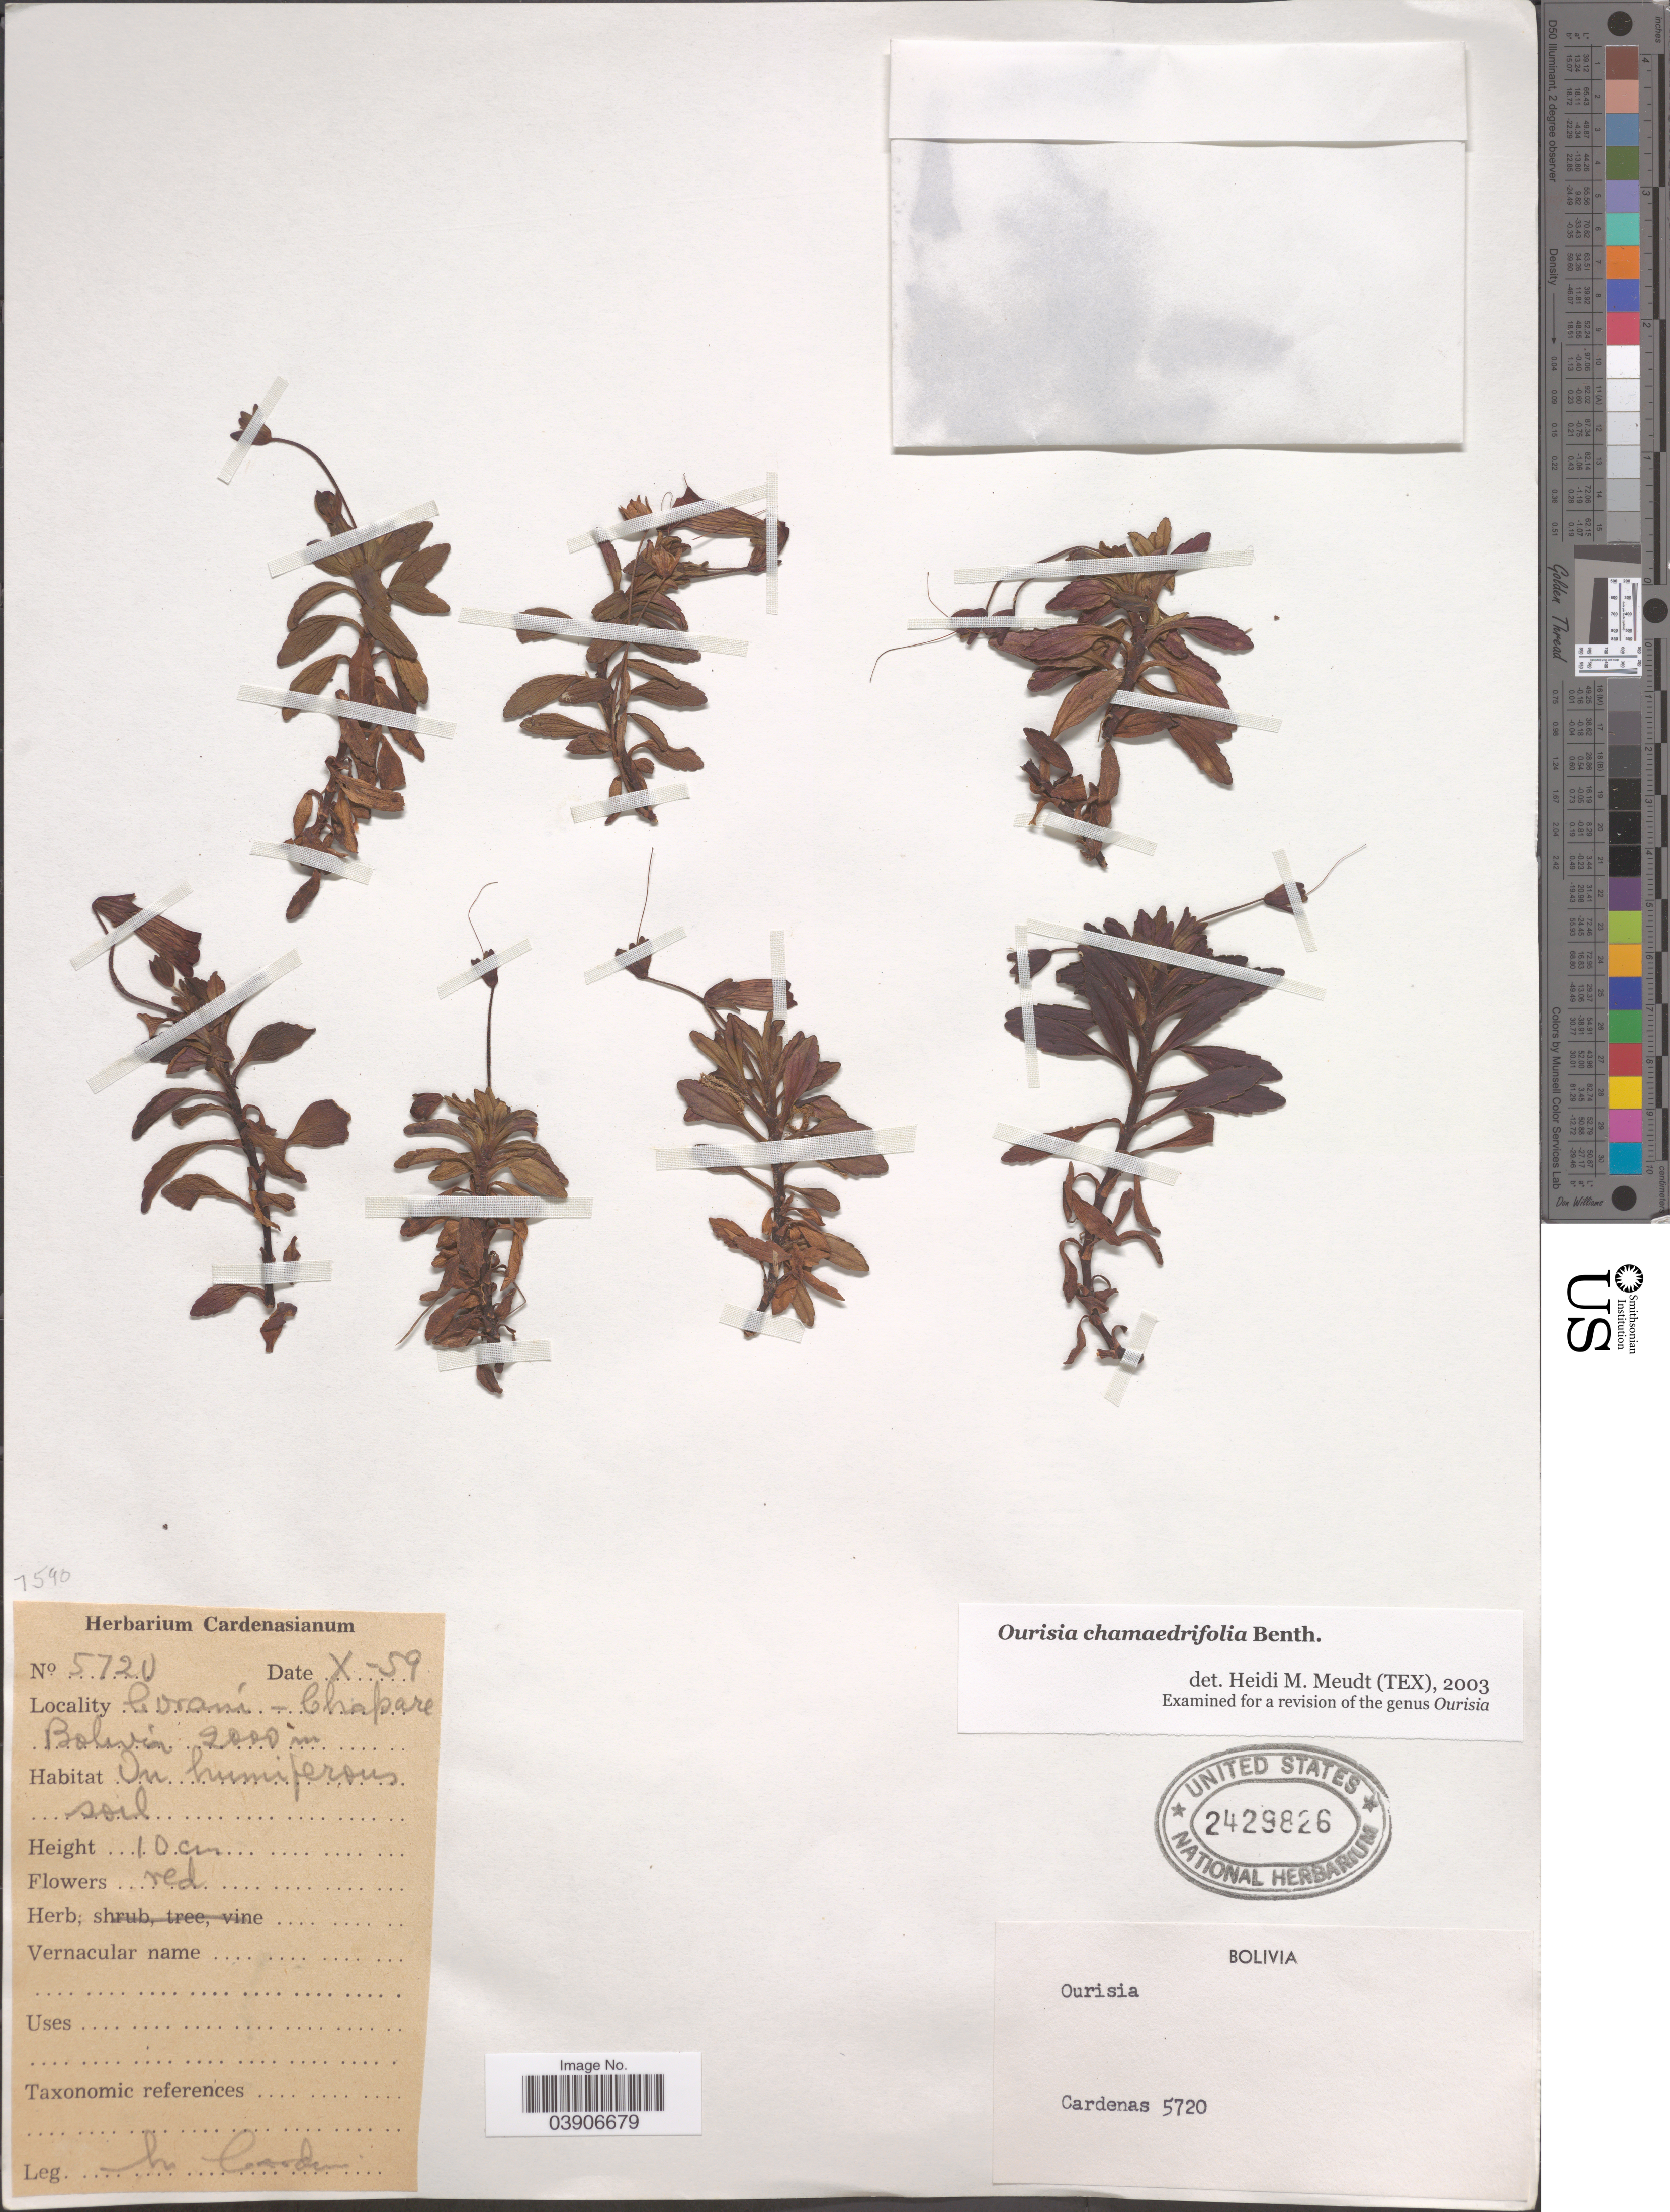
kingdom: Plantae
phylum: Tracheophyta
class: Magnoliopsida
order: Lamiales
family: Plantaginaceae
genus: Ourisia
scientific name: Ourisia chamaedrifolia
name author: Benth.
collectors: M. Cárdenas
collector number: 5720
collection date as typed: Transcribed d/m/y: /10/59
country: Bolivia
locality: Corani - Chapare.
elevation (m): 2000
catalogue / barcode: US 2429826